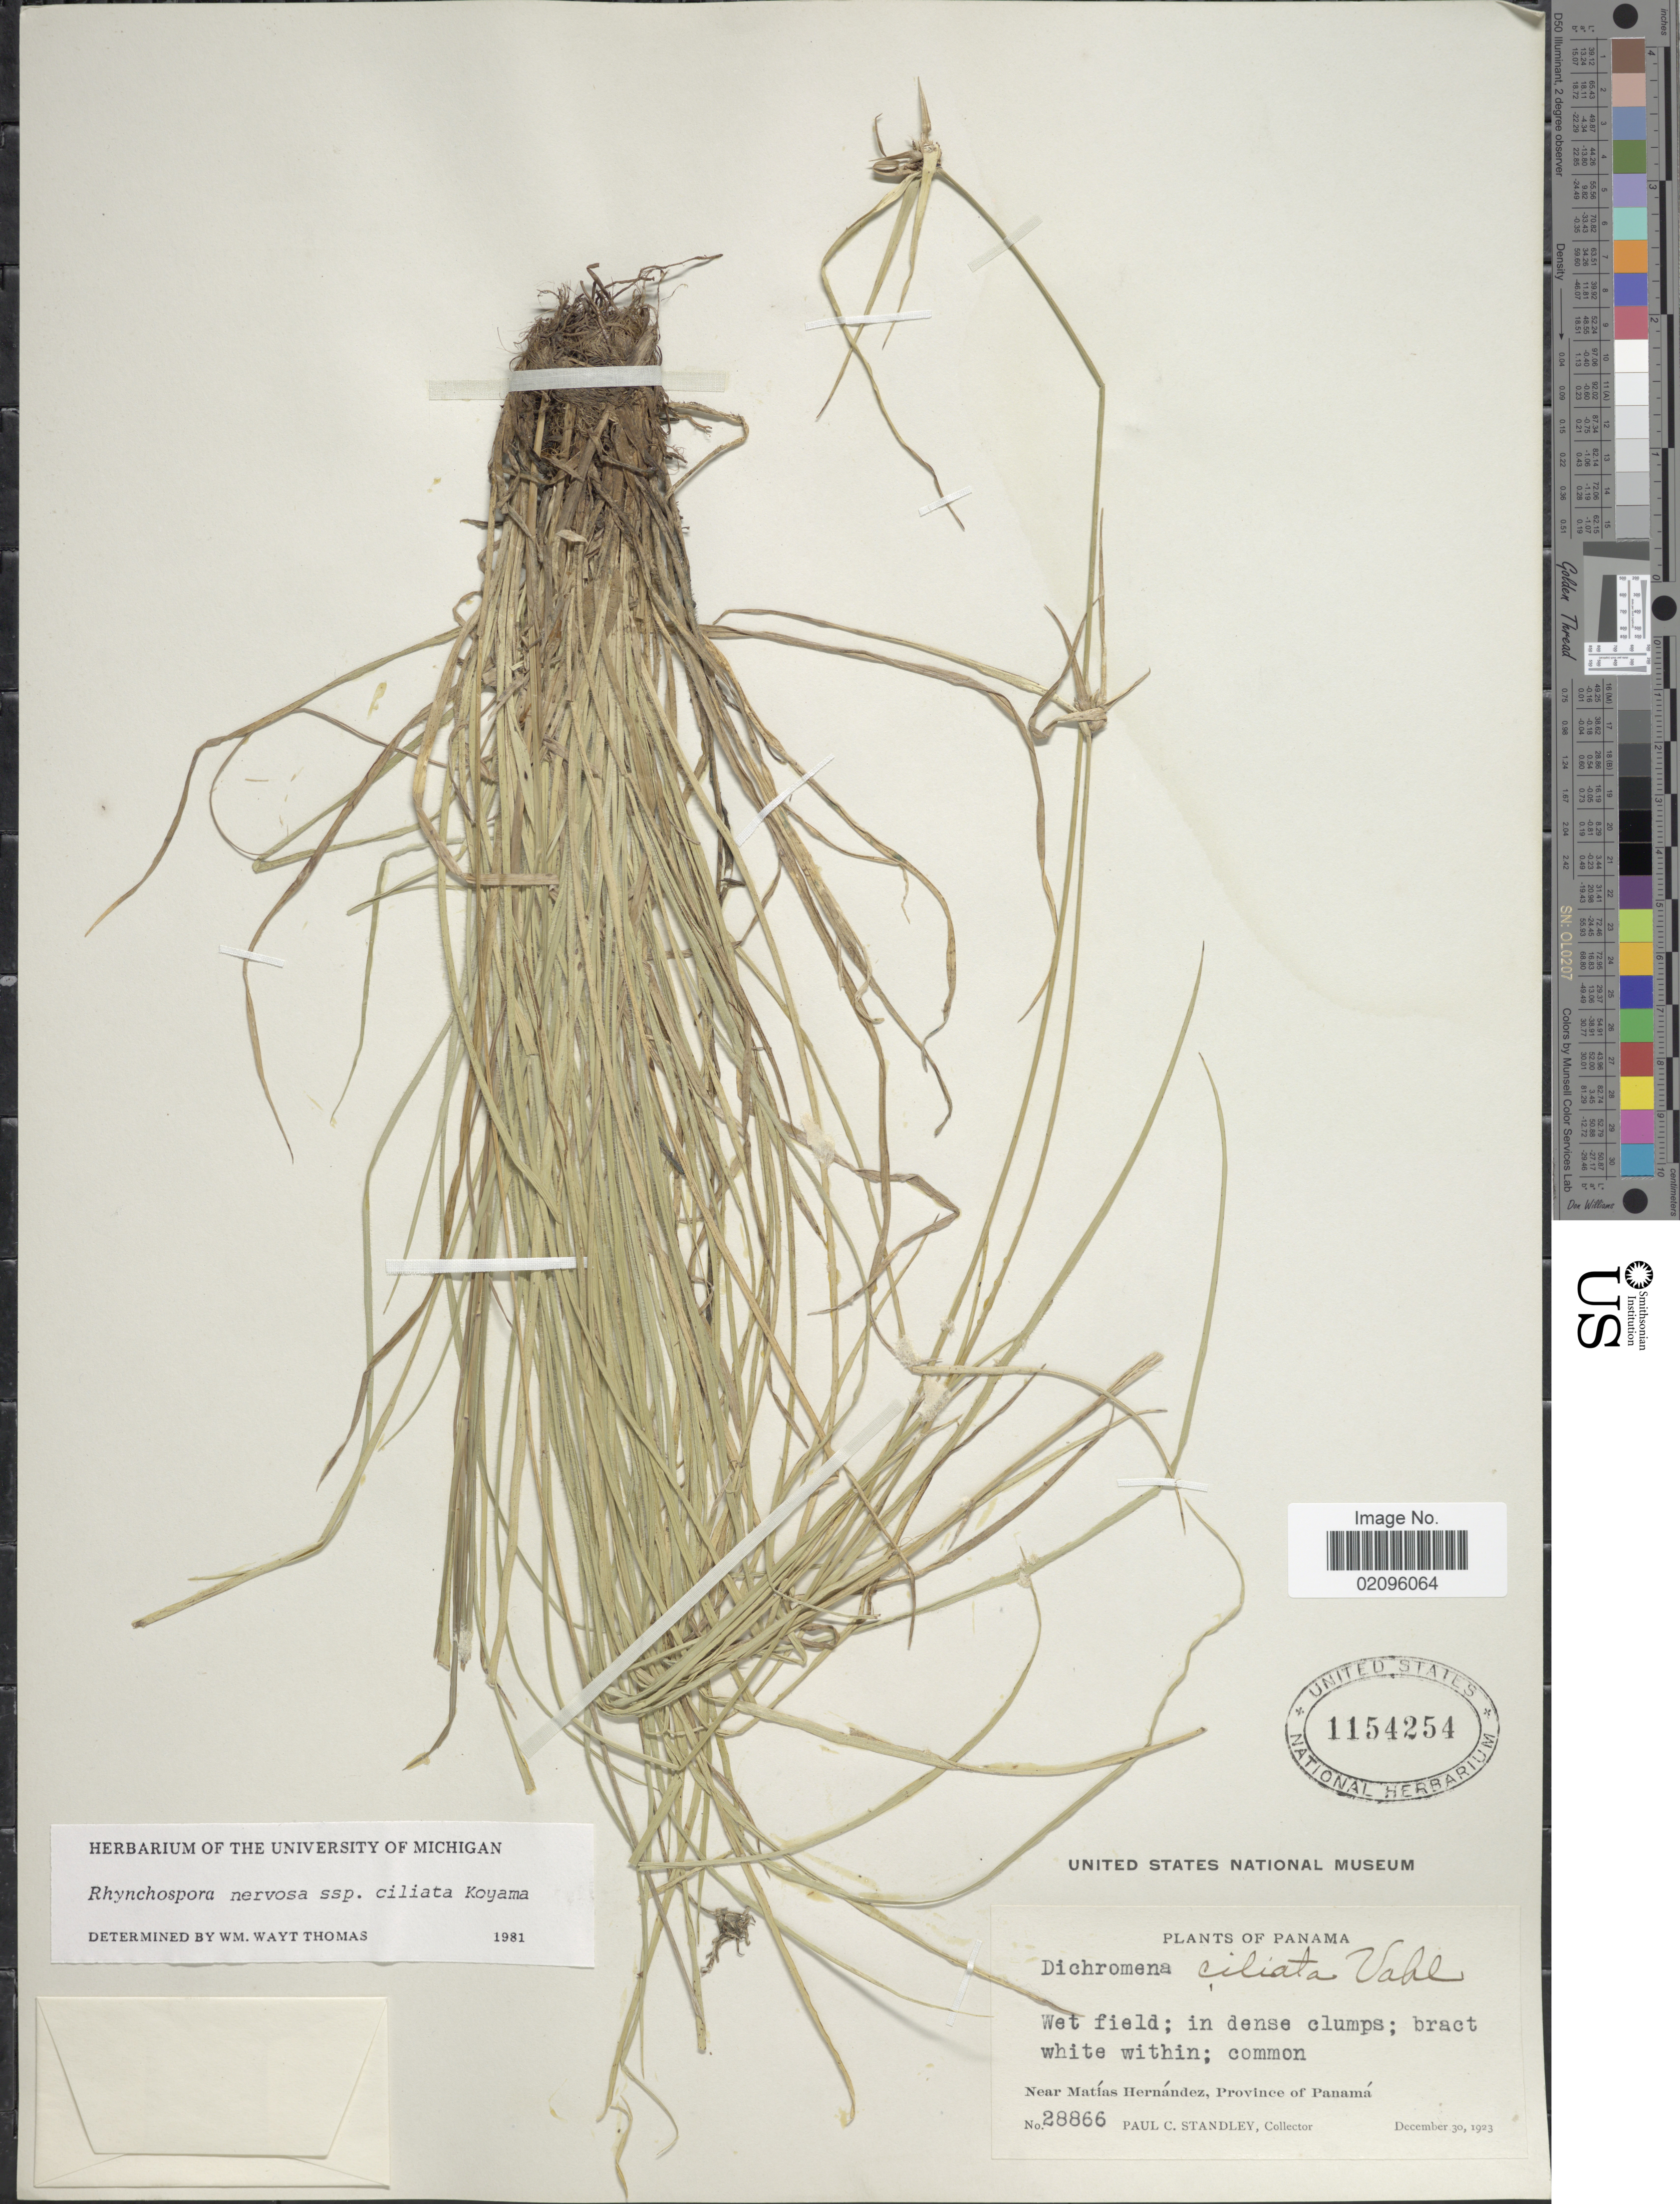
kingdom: Plantae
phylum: Tracheophyta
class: Liliopsida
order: Poales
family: Cyperaceae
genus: Rhynchospora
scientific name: Rhynchospora nervosa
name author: (Vahl) Boeckeler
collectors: P. C. Standley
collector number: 28866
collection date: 1923-12-30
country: Panama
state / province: Panamá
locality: Near Matias Hernandez.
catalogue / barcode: US 1154254